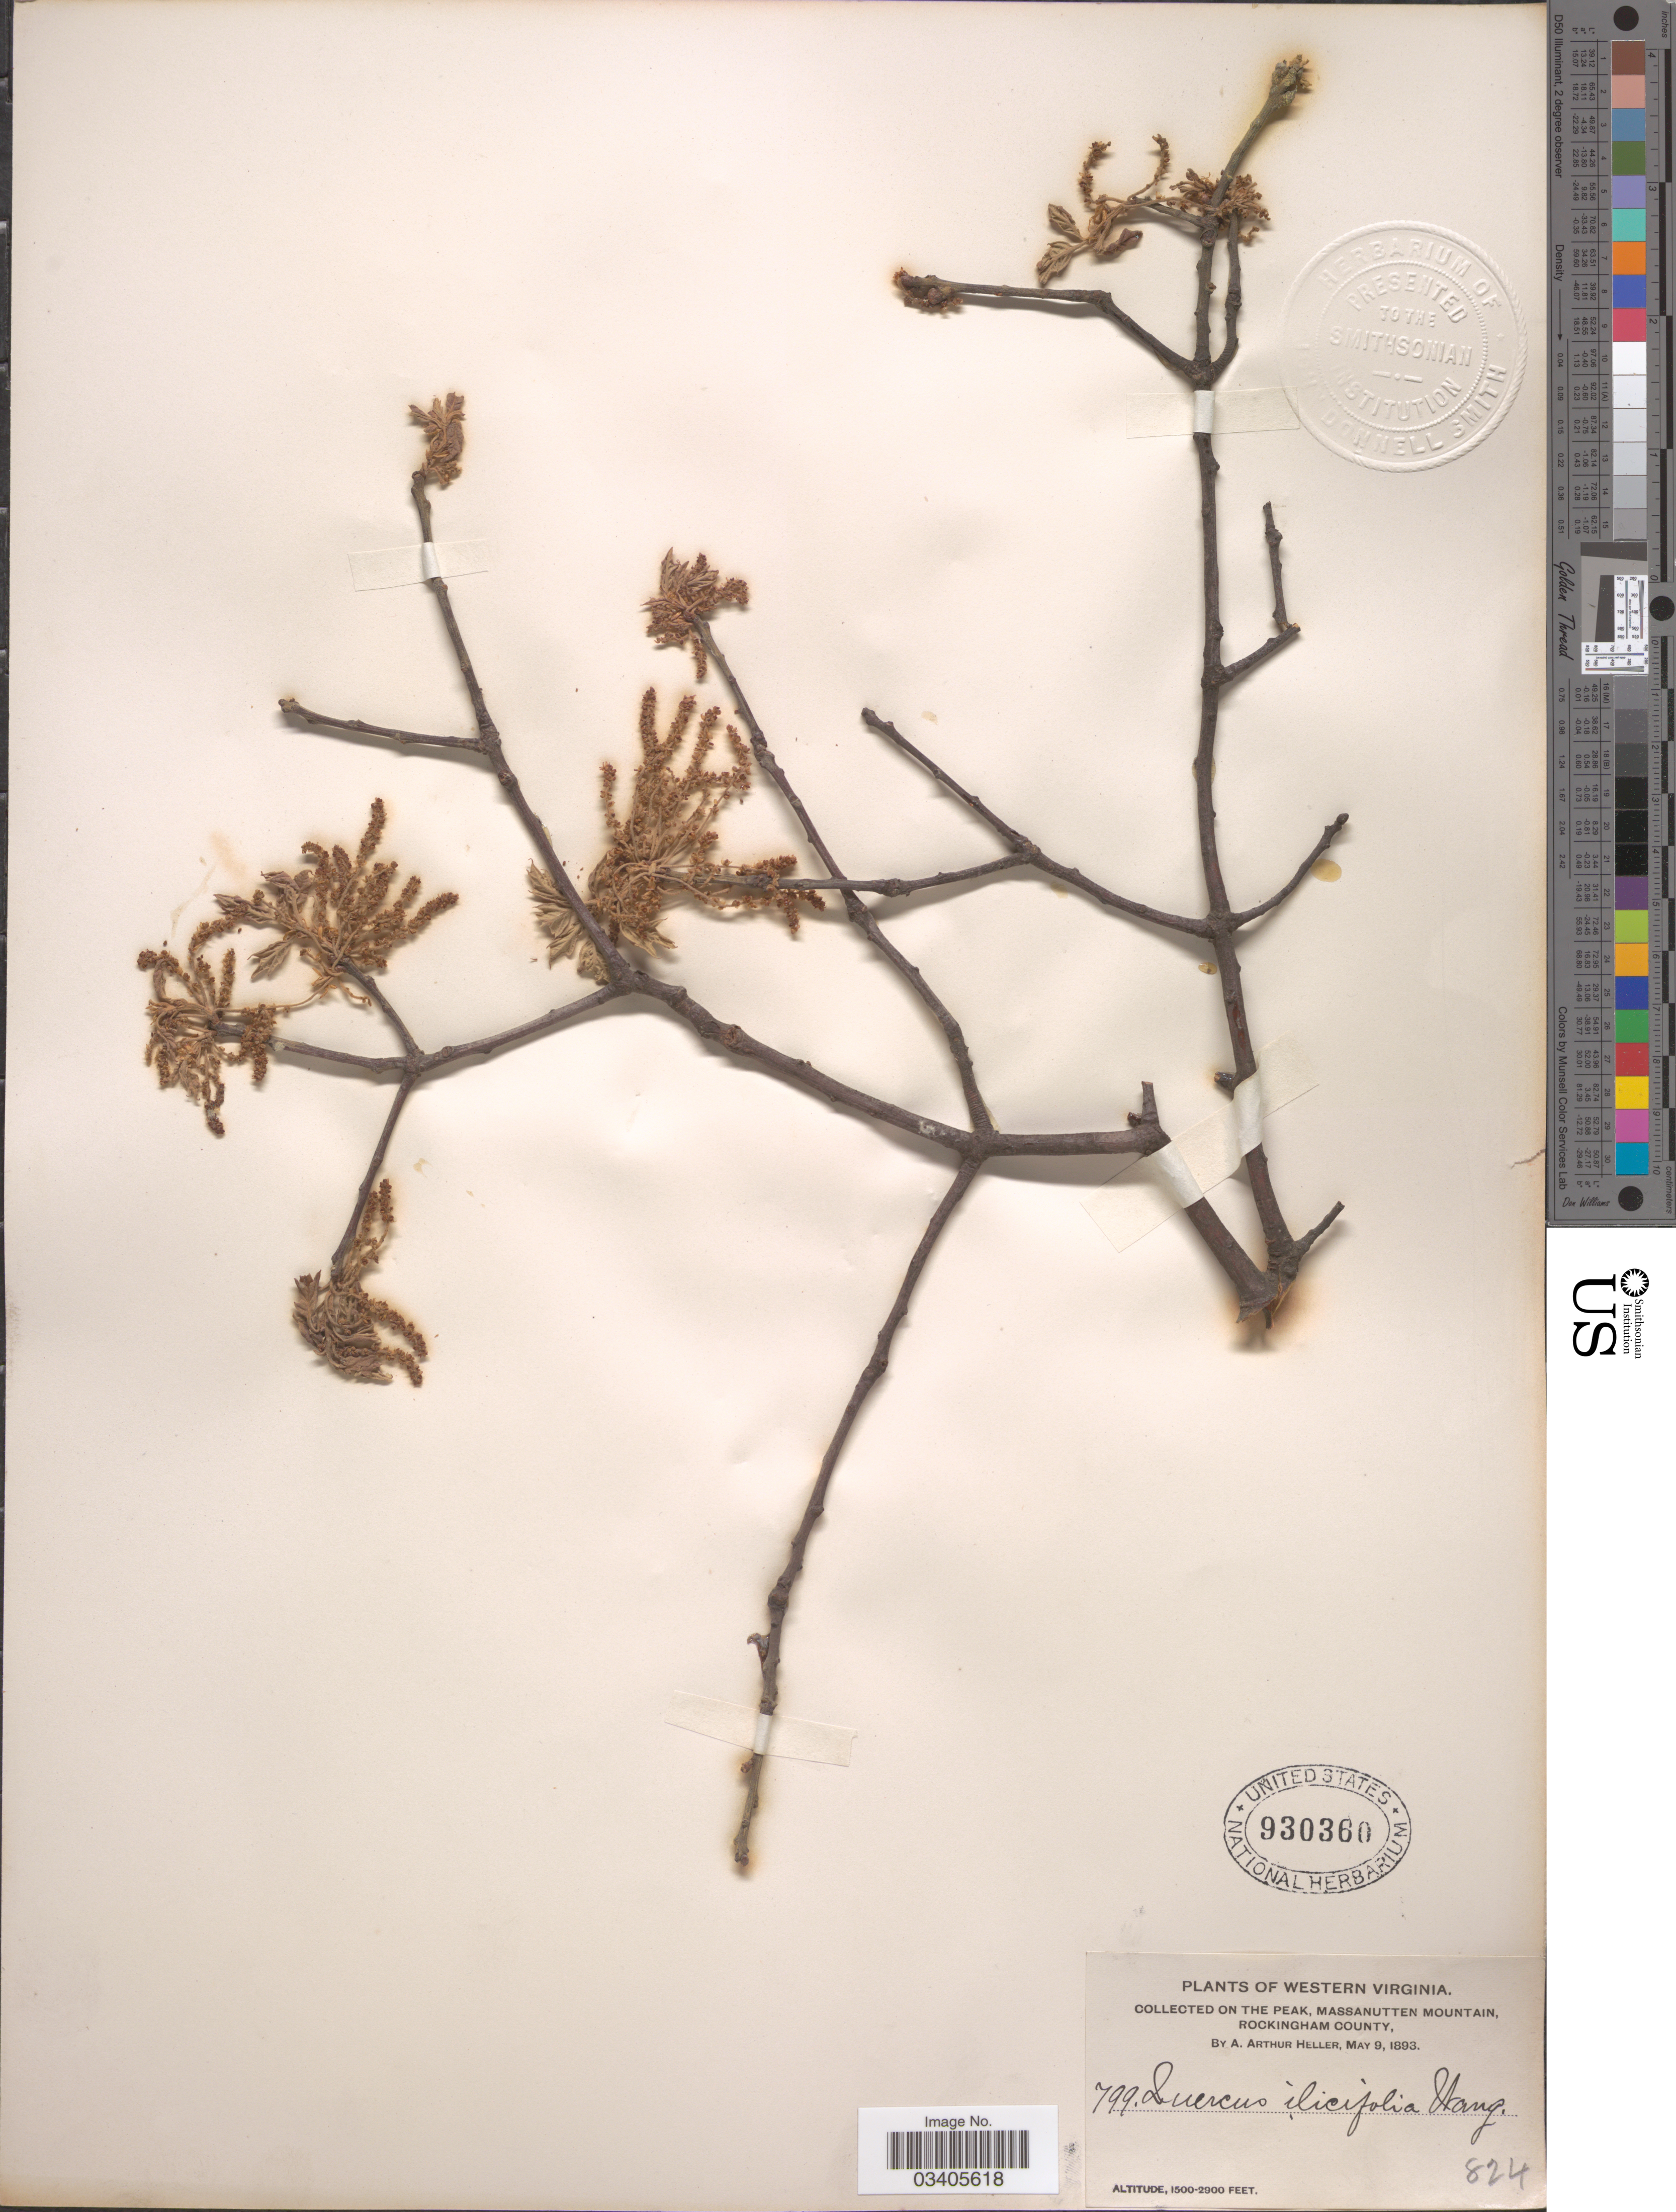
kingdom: Plantae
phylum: Tracheophyta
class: Magnoliopsida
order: Fagales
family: Fagaceae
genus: Quercus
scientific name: Quercus ilicifolia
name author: Wangenh.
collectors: A. A. Heller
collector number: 799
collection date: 1893-05-09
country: United States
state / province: Virginia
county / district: Rockingham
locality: Western Virginia. On the peak, Massanutten Mountain, Rockingham County.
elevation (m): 457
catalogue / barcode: US 930360